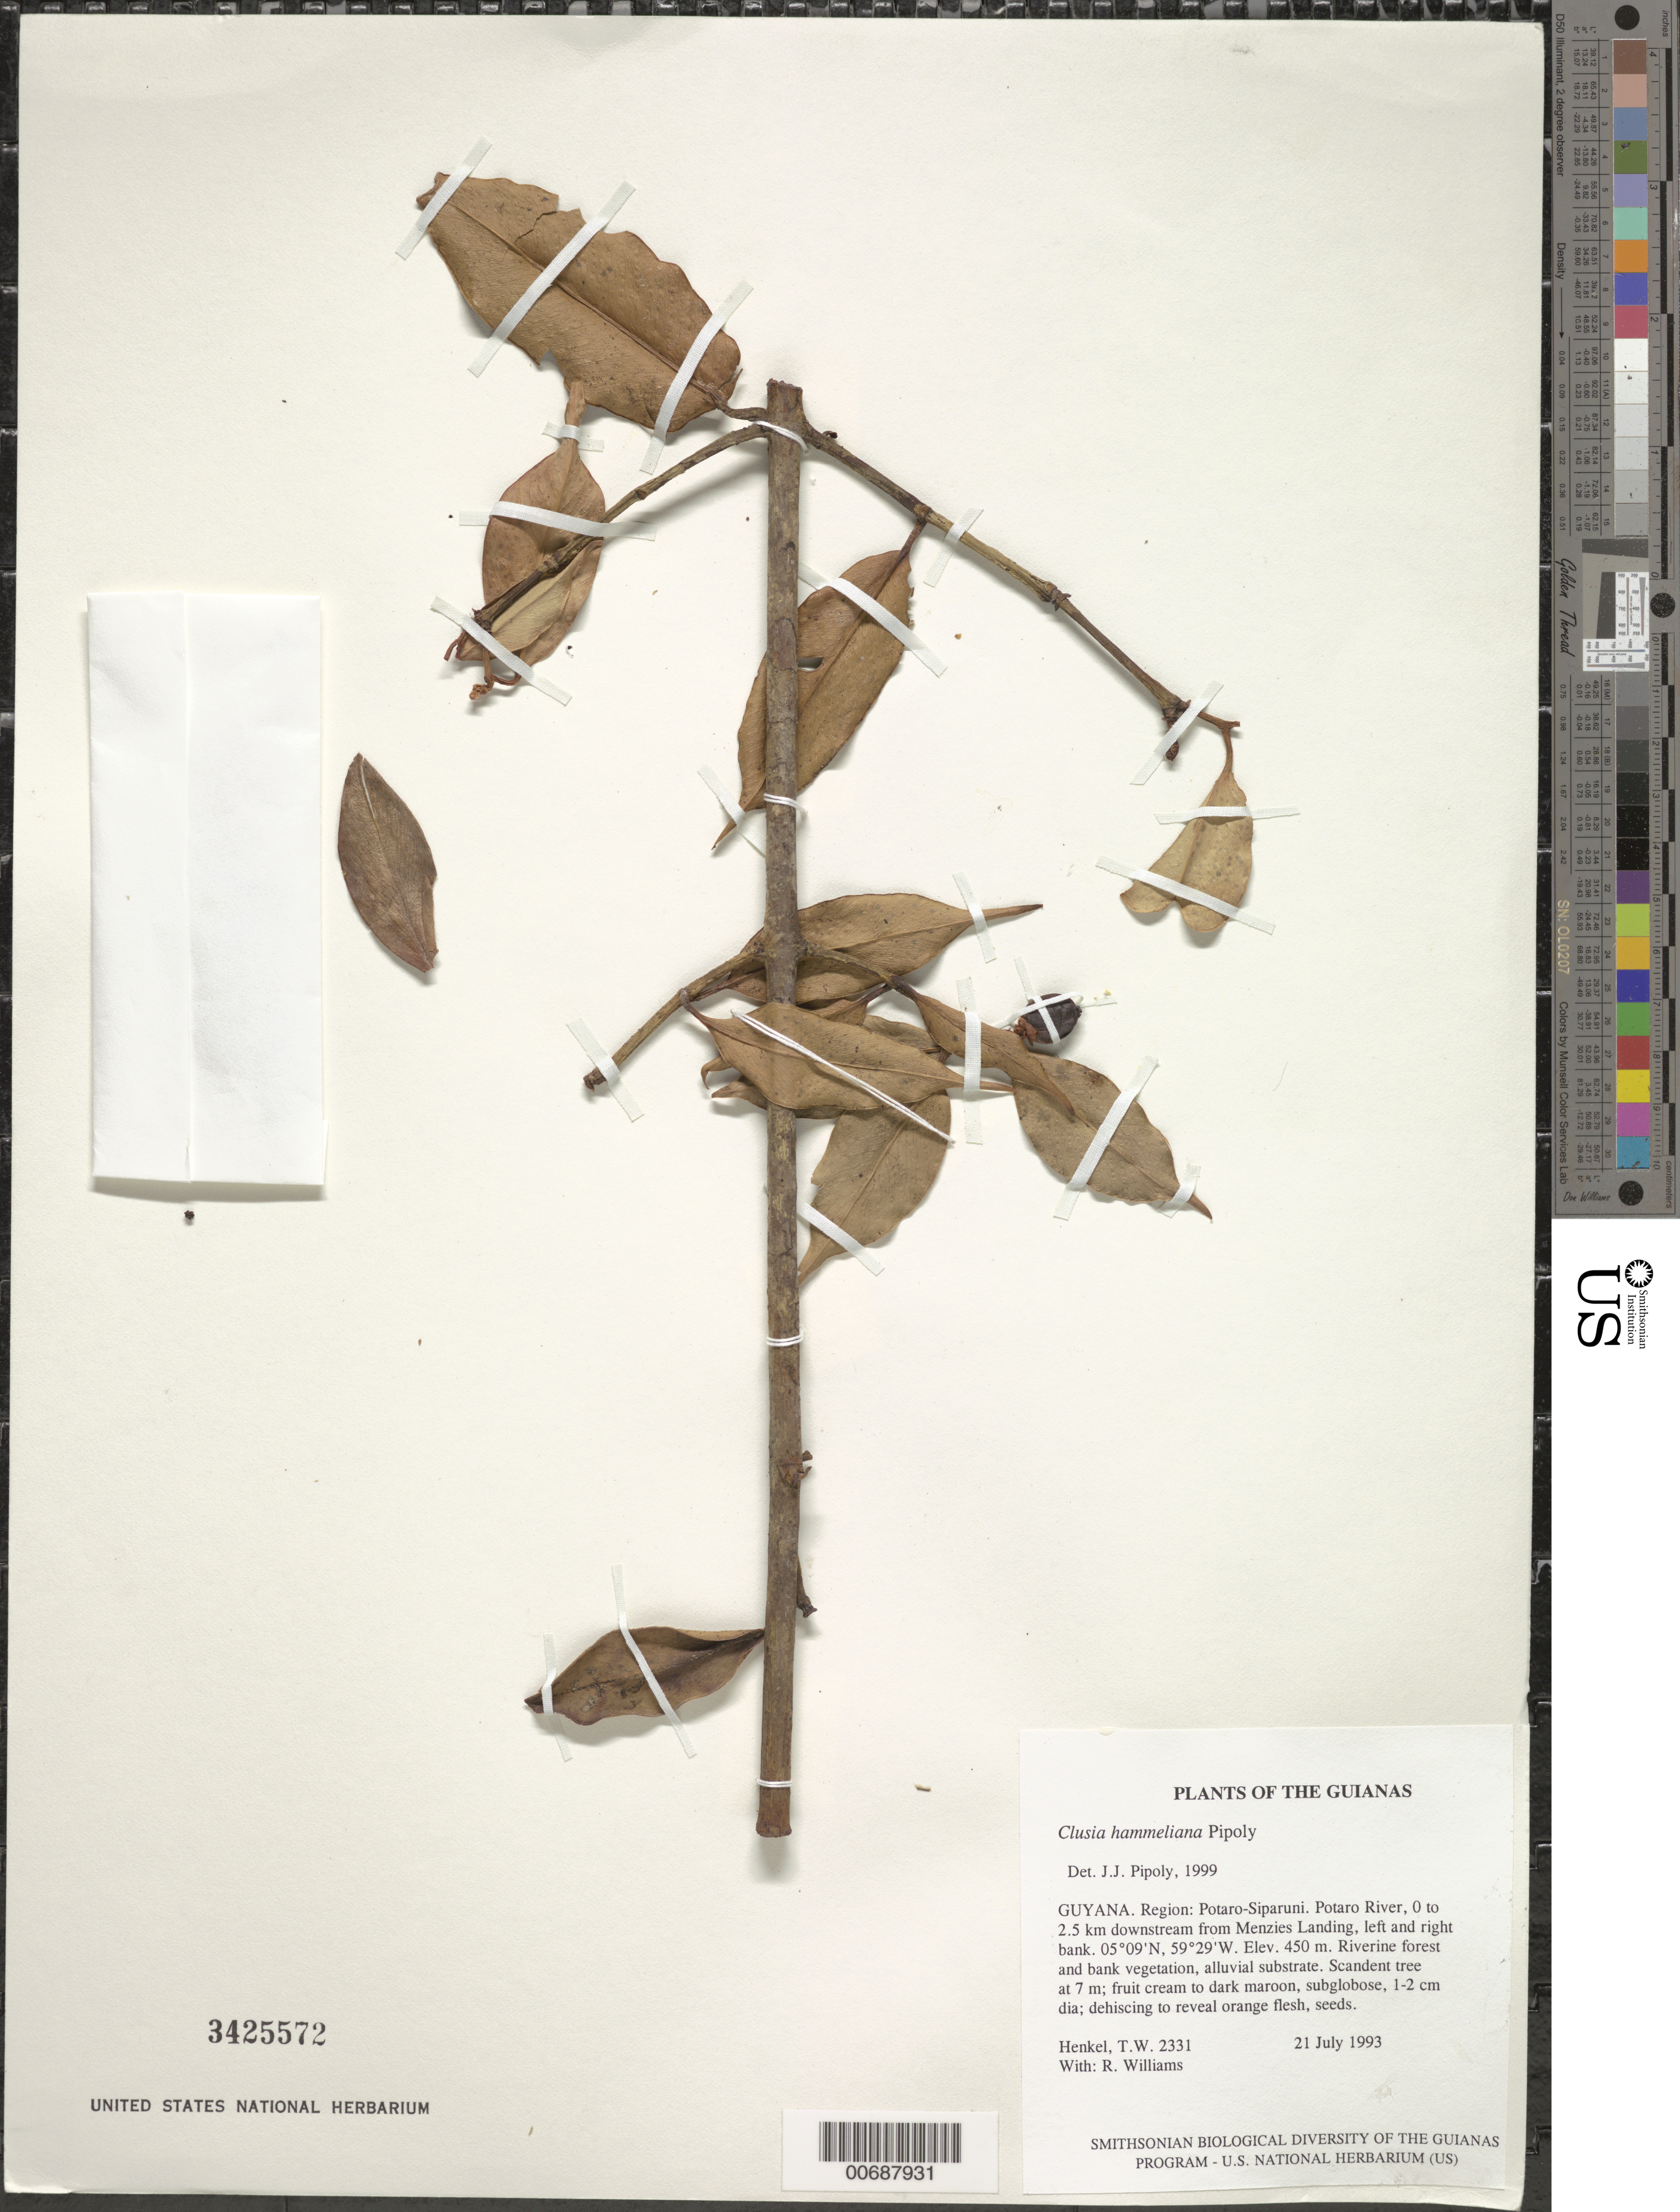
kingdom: Plantae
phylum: Tracheophyta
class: Magnoliopsida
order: Malpighiales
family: Clusiaceae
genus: Clusia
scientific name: Clusia hammeliana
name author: Pipoly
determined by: Pipoly, J. J., III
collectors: T. Henkel & R. Williams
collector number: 2331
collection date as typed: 21 July 1993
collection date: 1993-07-21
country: Guyana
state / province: Potaro-Siparuni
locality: Potaro River, 0 to 2.5 km downstream from Menzies Landing, left and right bank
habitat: Riverine forest and bank vegetation, alluvial substrate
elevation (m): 450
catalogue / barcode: US 3425572